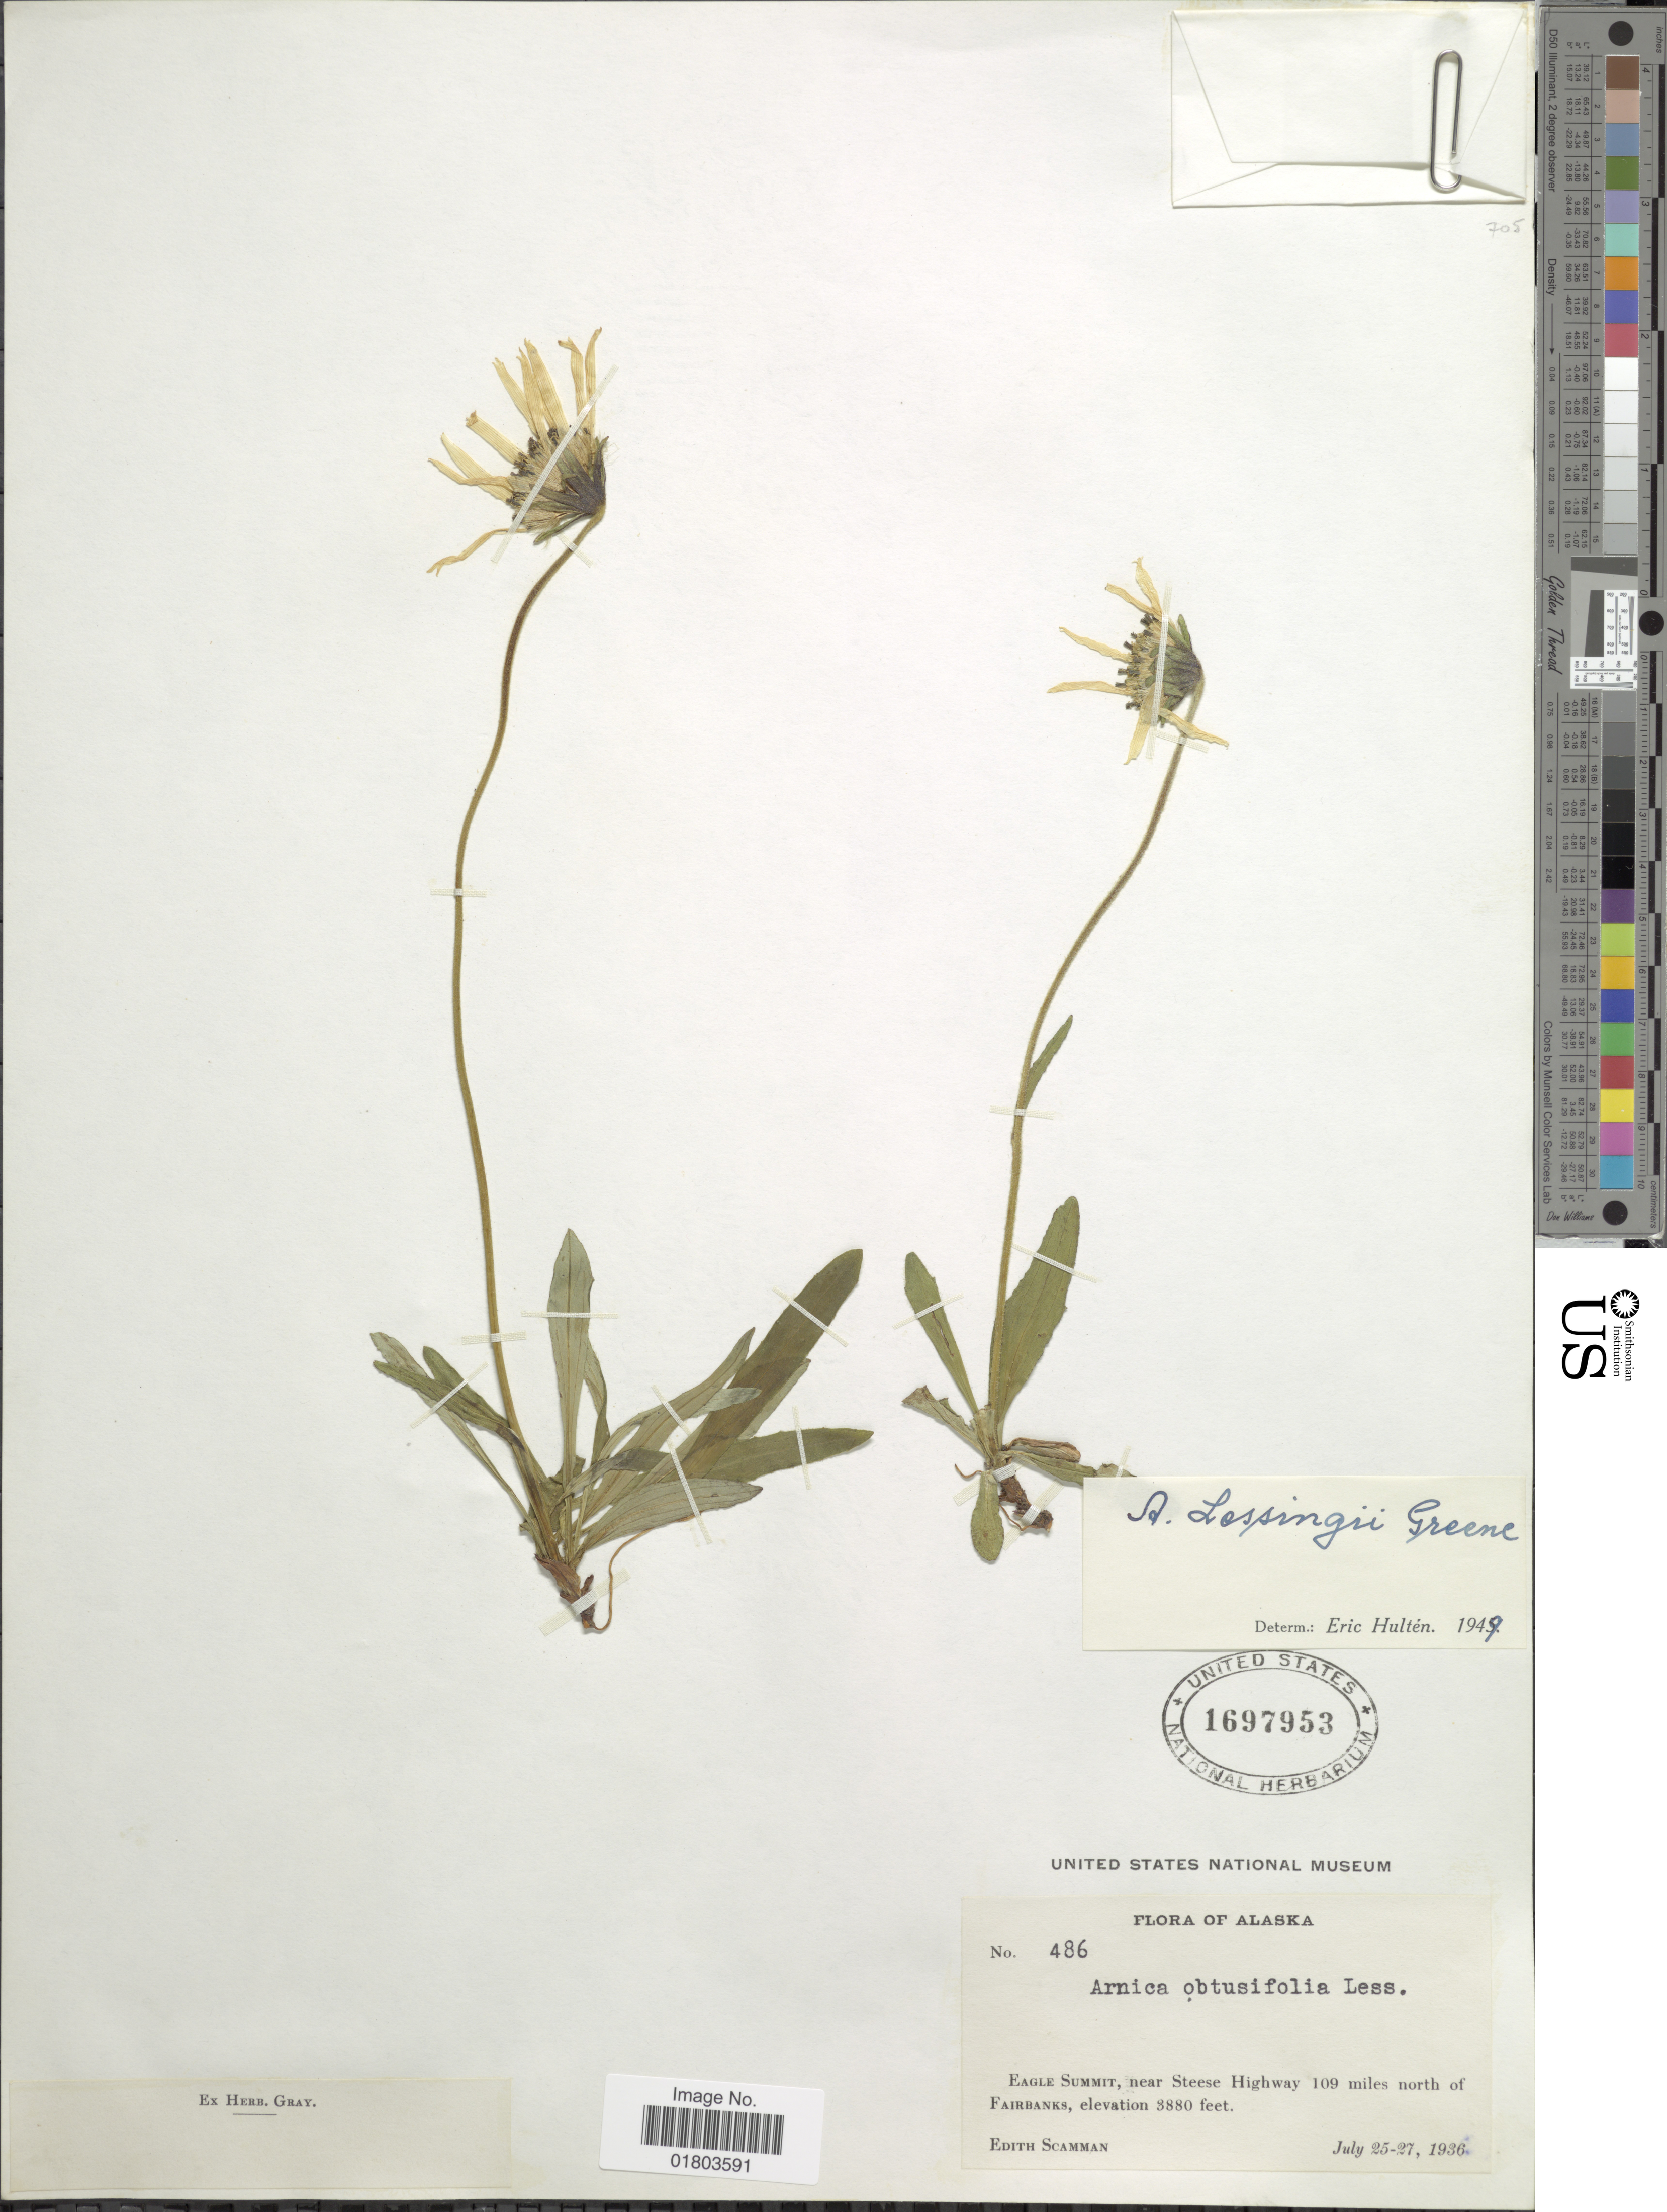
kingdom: Plantae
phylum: Tracheophyta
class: Magnoliopsida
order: Asterales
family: Asteraceae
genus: Arnica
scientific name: Arnica lessingii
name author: (Torr. & A. Gray) Greene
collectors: E. Scamman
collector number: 486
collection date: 1936-07-25/1936-07-27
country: United States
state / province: Alaska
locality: Eagle Summit, near Steese Highway 109 miles north of Fairbanks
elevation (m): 1183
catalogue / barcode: US 1697953